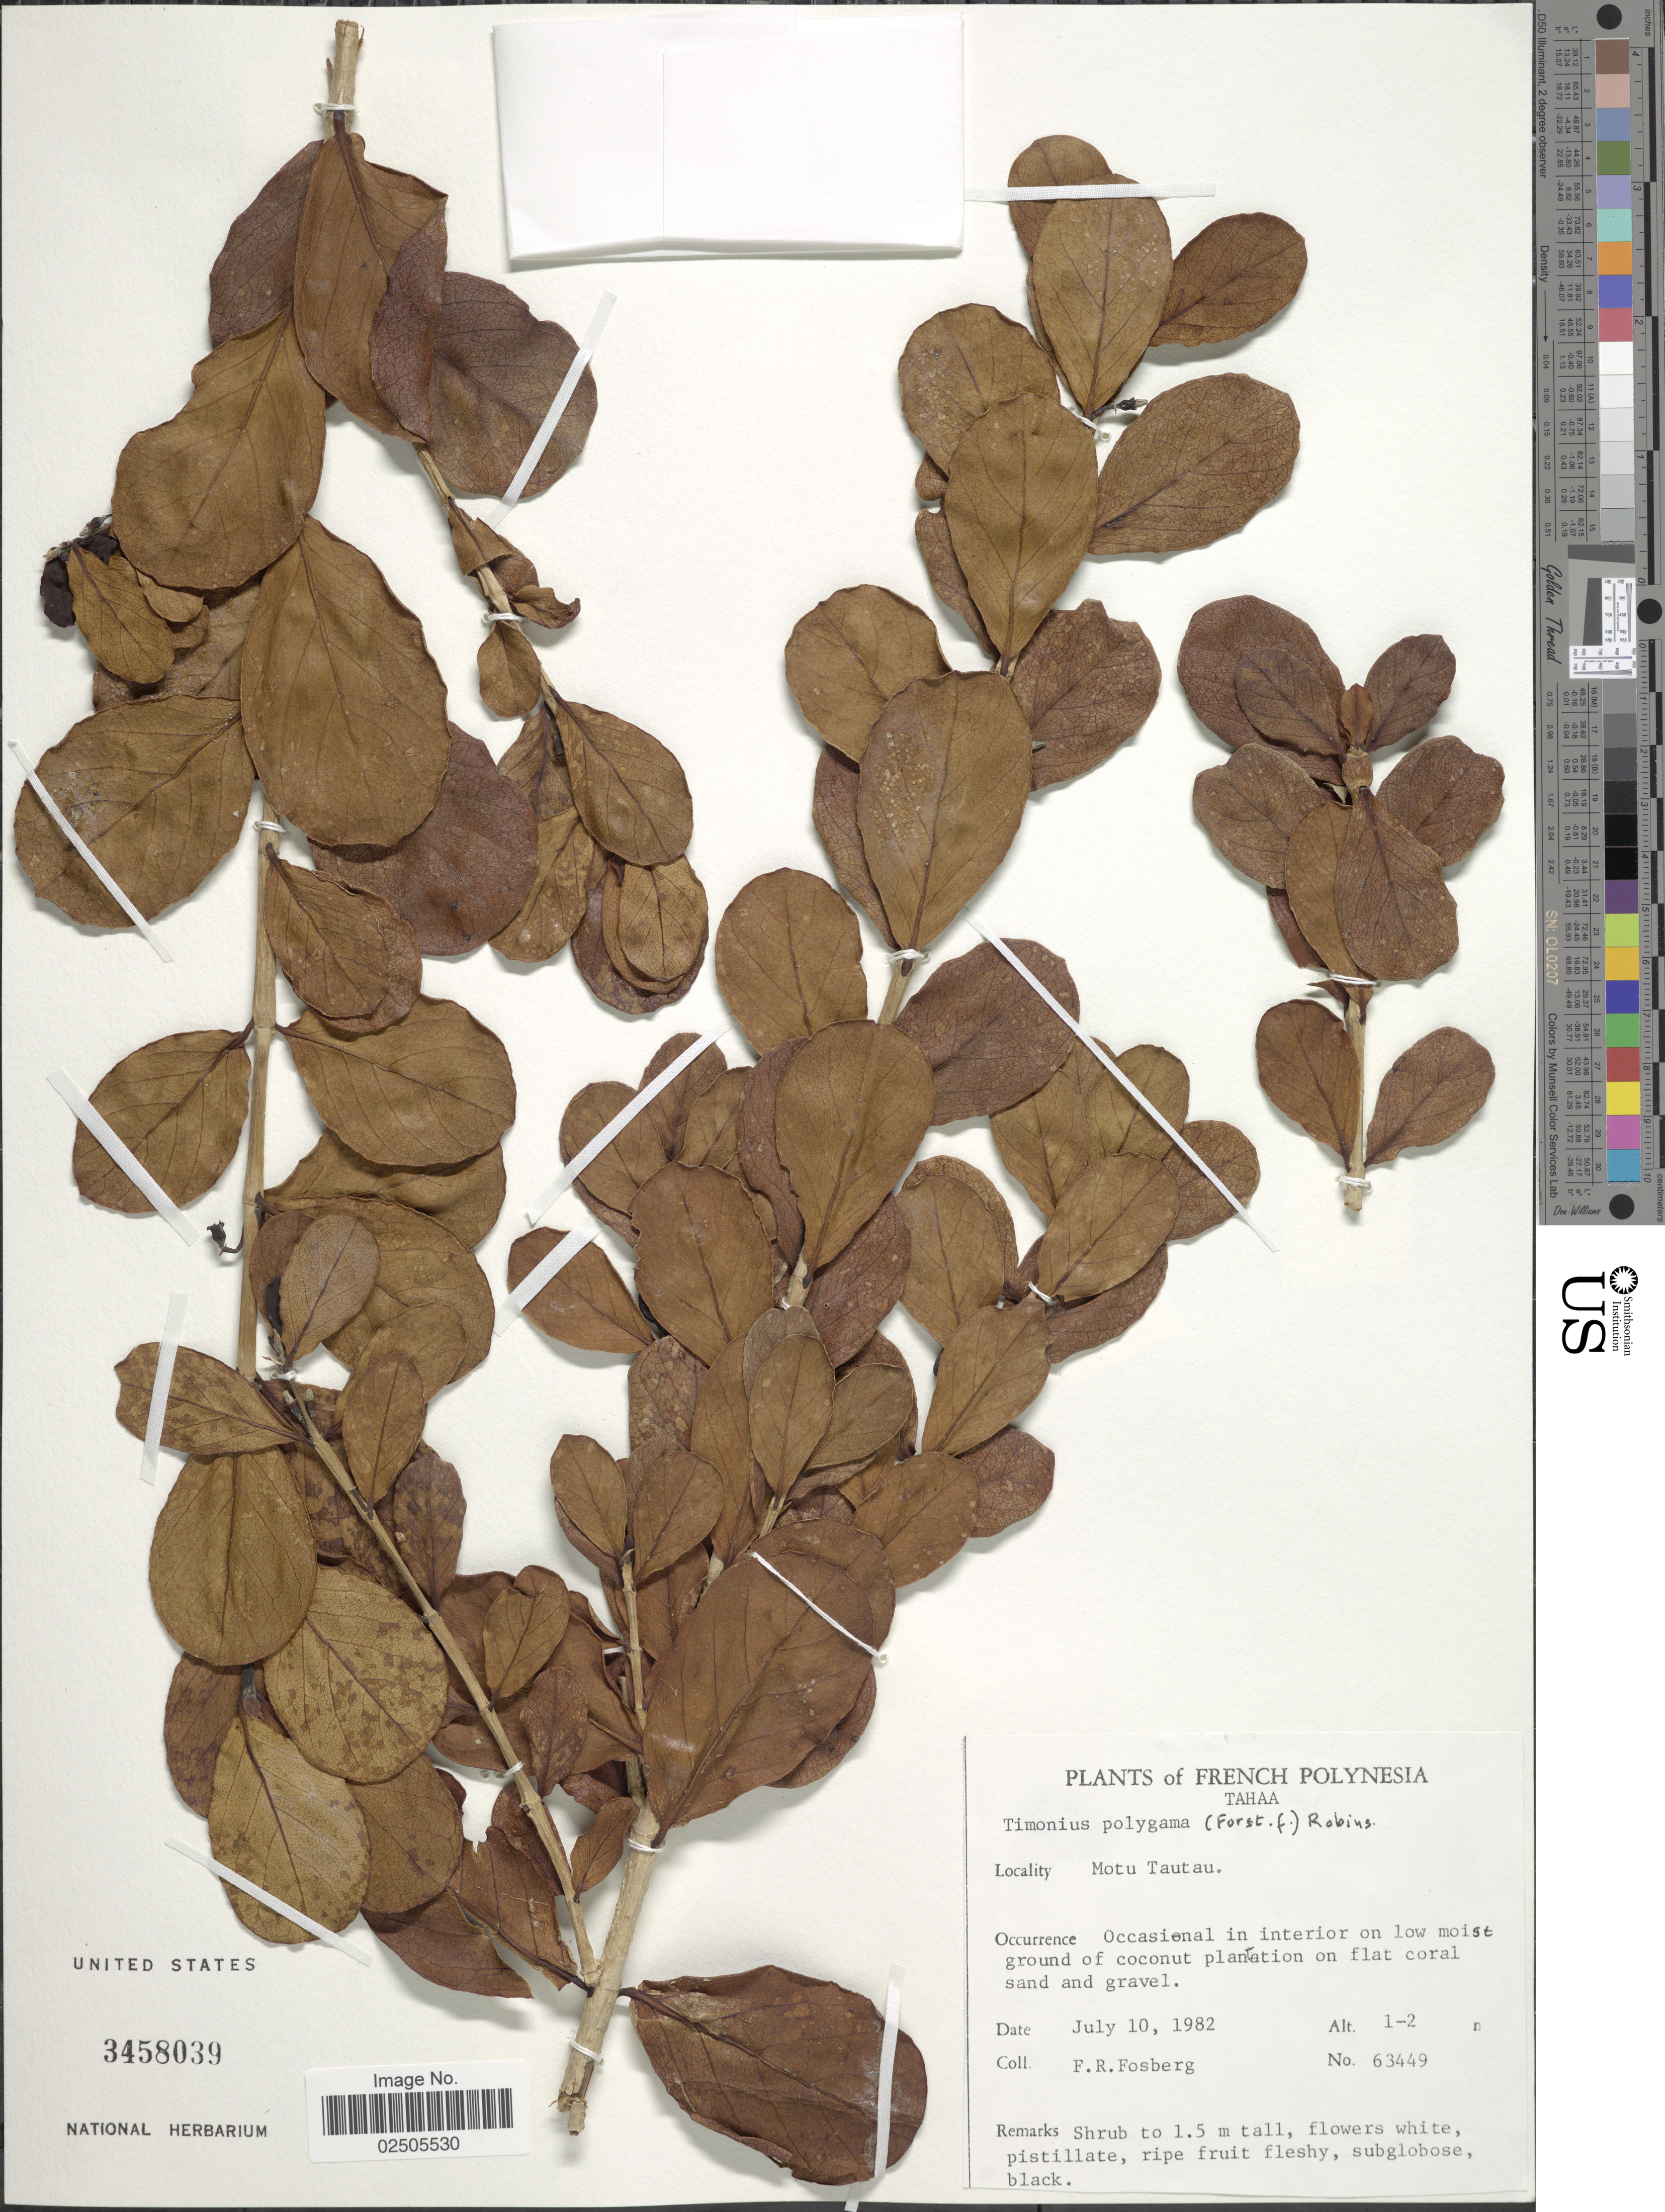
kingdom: Plantae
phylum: Tracheophyta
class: Magnoliopsida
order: Gentianales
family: Rubiaceae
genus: Timonius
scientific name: Timonius polygamus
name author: (G. Forst.) Rob.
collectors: F. R. Fosberg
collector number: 63449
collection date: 1982-07-10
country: French Polynesia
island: Tahaa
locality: Tahaa, Motu Tautau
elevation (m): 1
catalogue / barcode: US 3458039